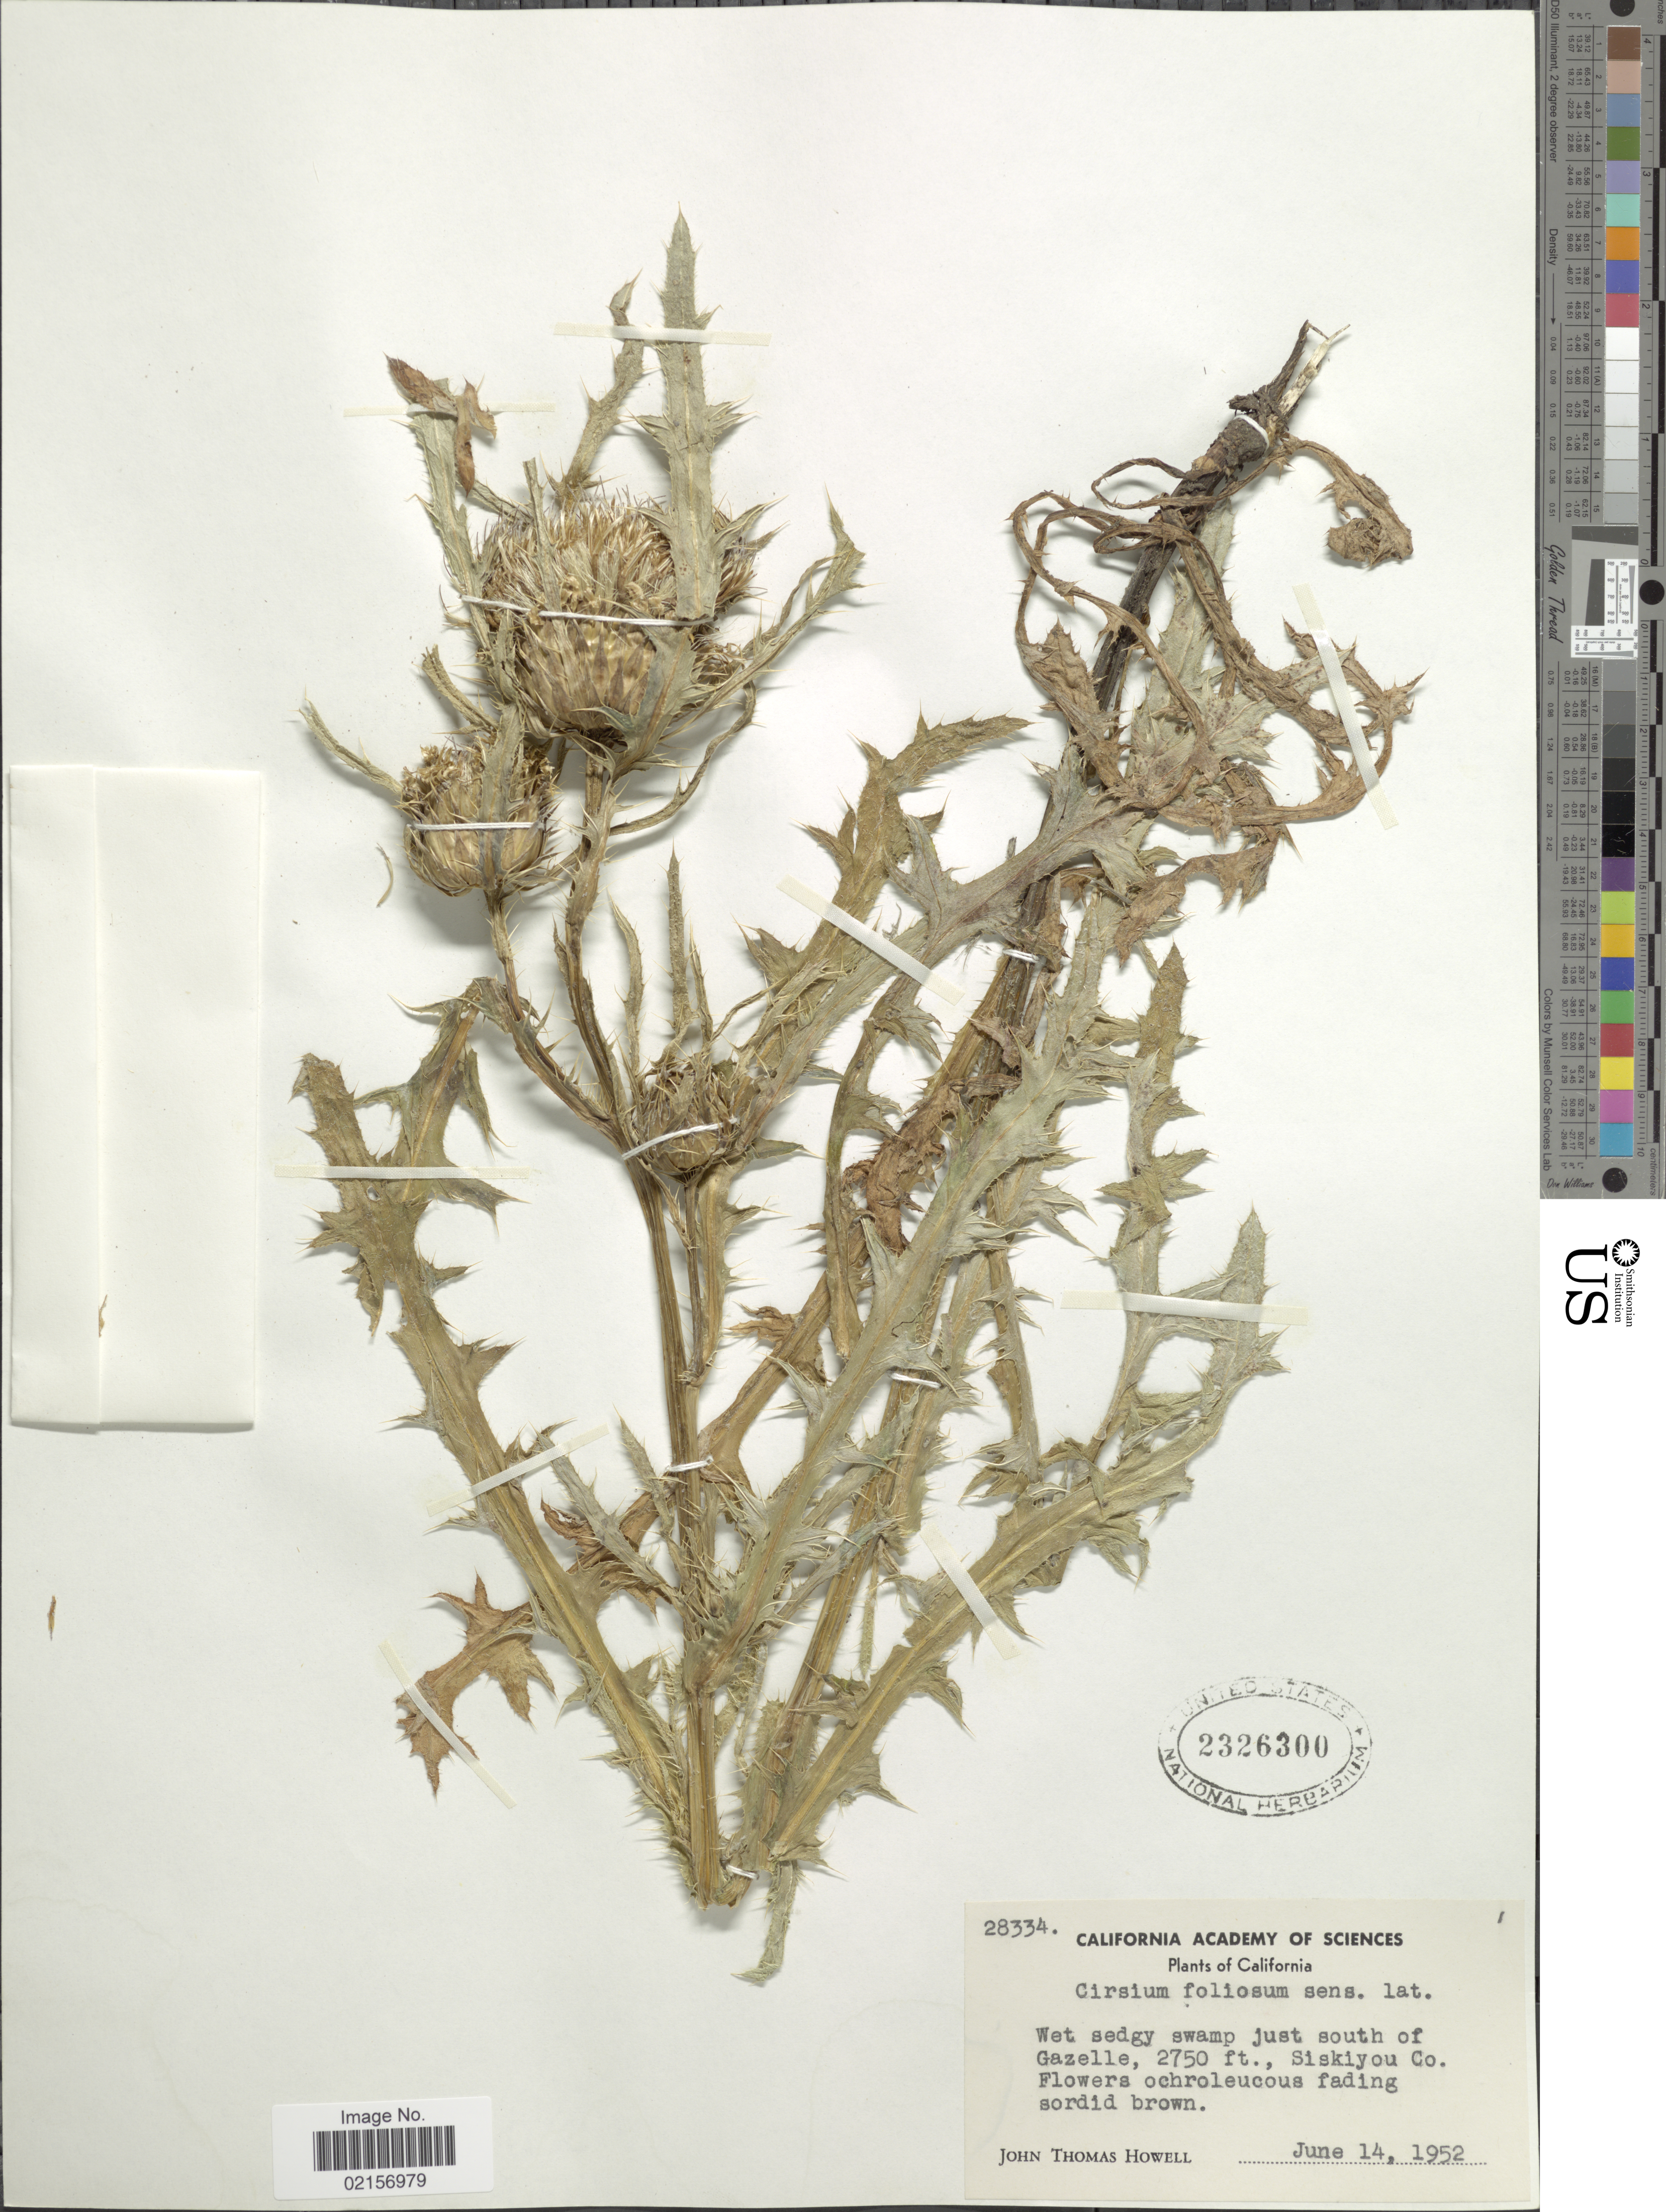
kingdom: Plantae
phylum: Tracheophyta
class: Magnoliopsida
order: Asterales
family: Asteraceae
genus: Cirsium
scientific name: Cirsium scariosum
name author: Nutt.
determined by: Ackerfield, Jennifer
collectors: J. T. Howell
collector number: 28334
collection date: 1952-06-14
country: United States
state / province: California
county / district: Siskiyou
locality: Wet sedgy swamp just south of Gazelle, Siskiyou Co.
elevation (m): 838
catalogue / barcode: US 2326300